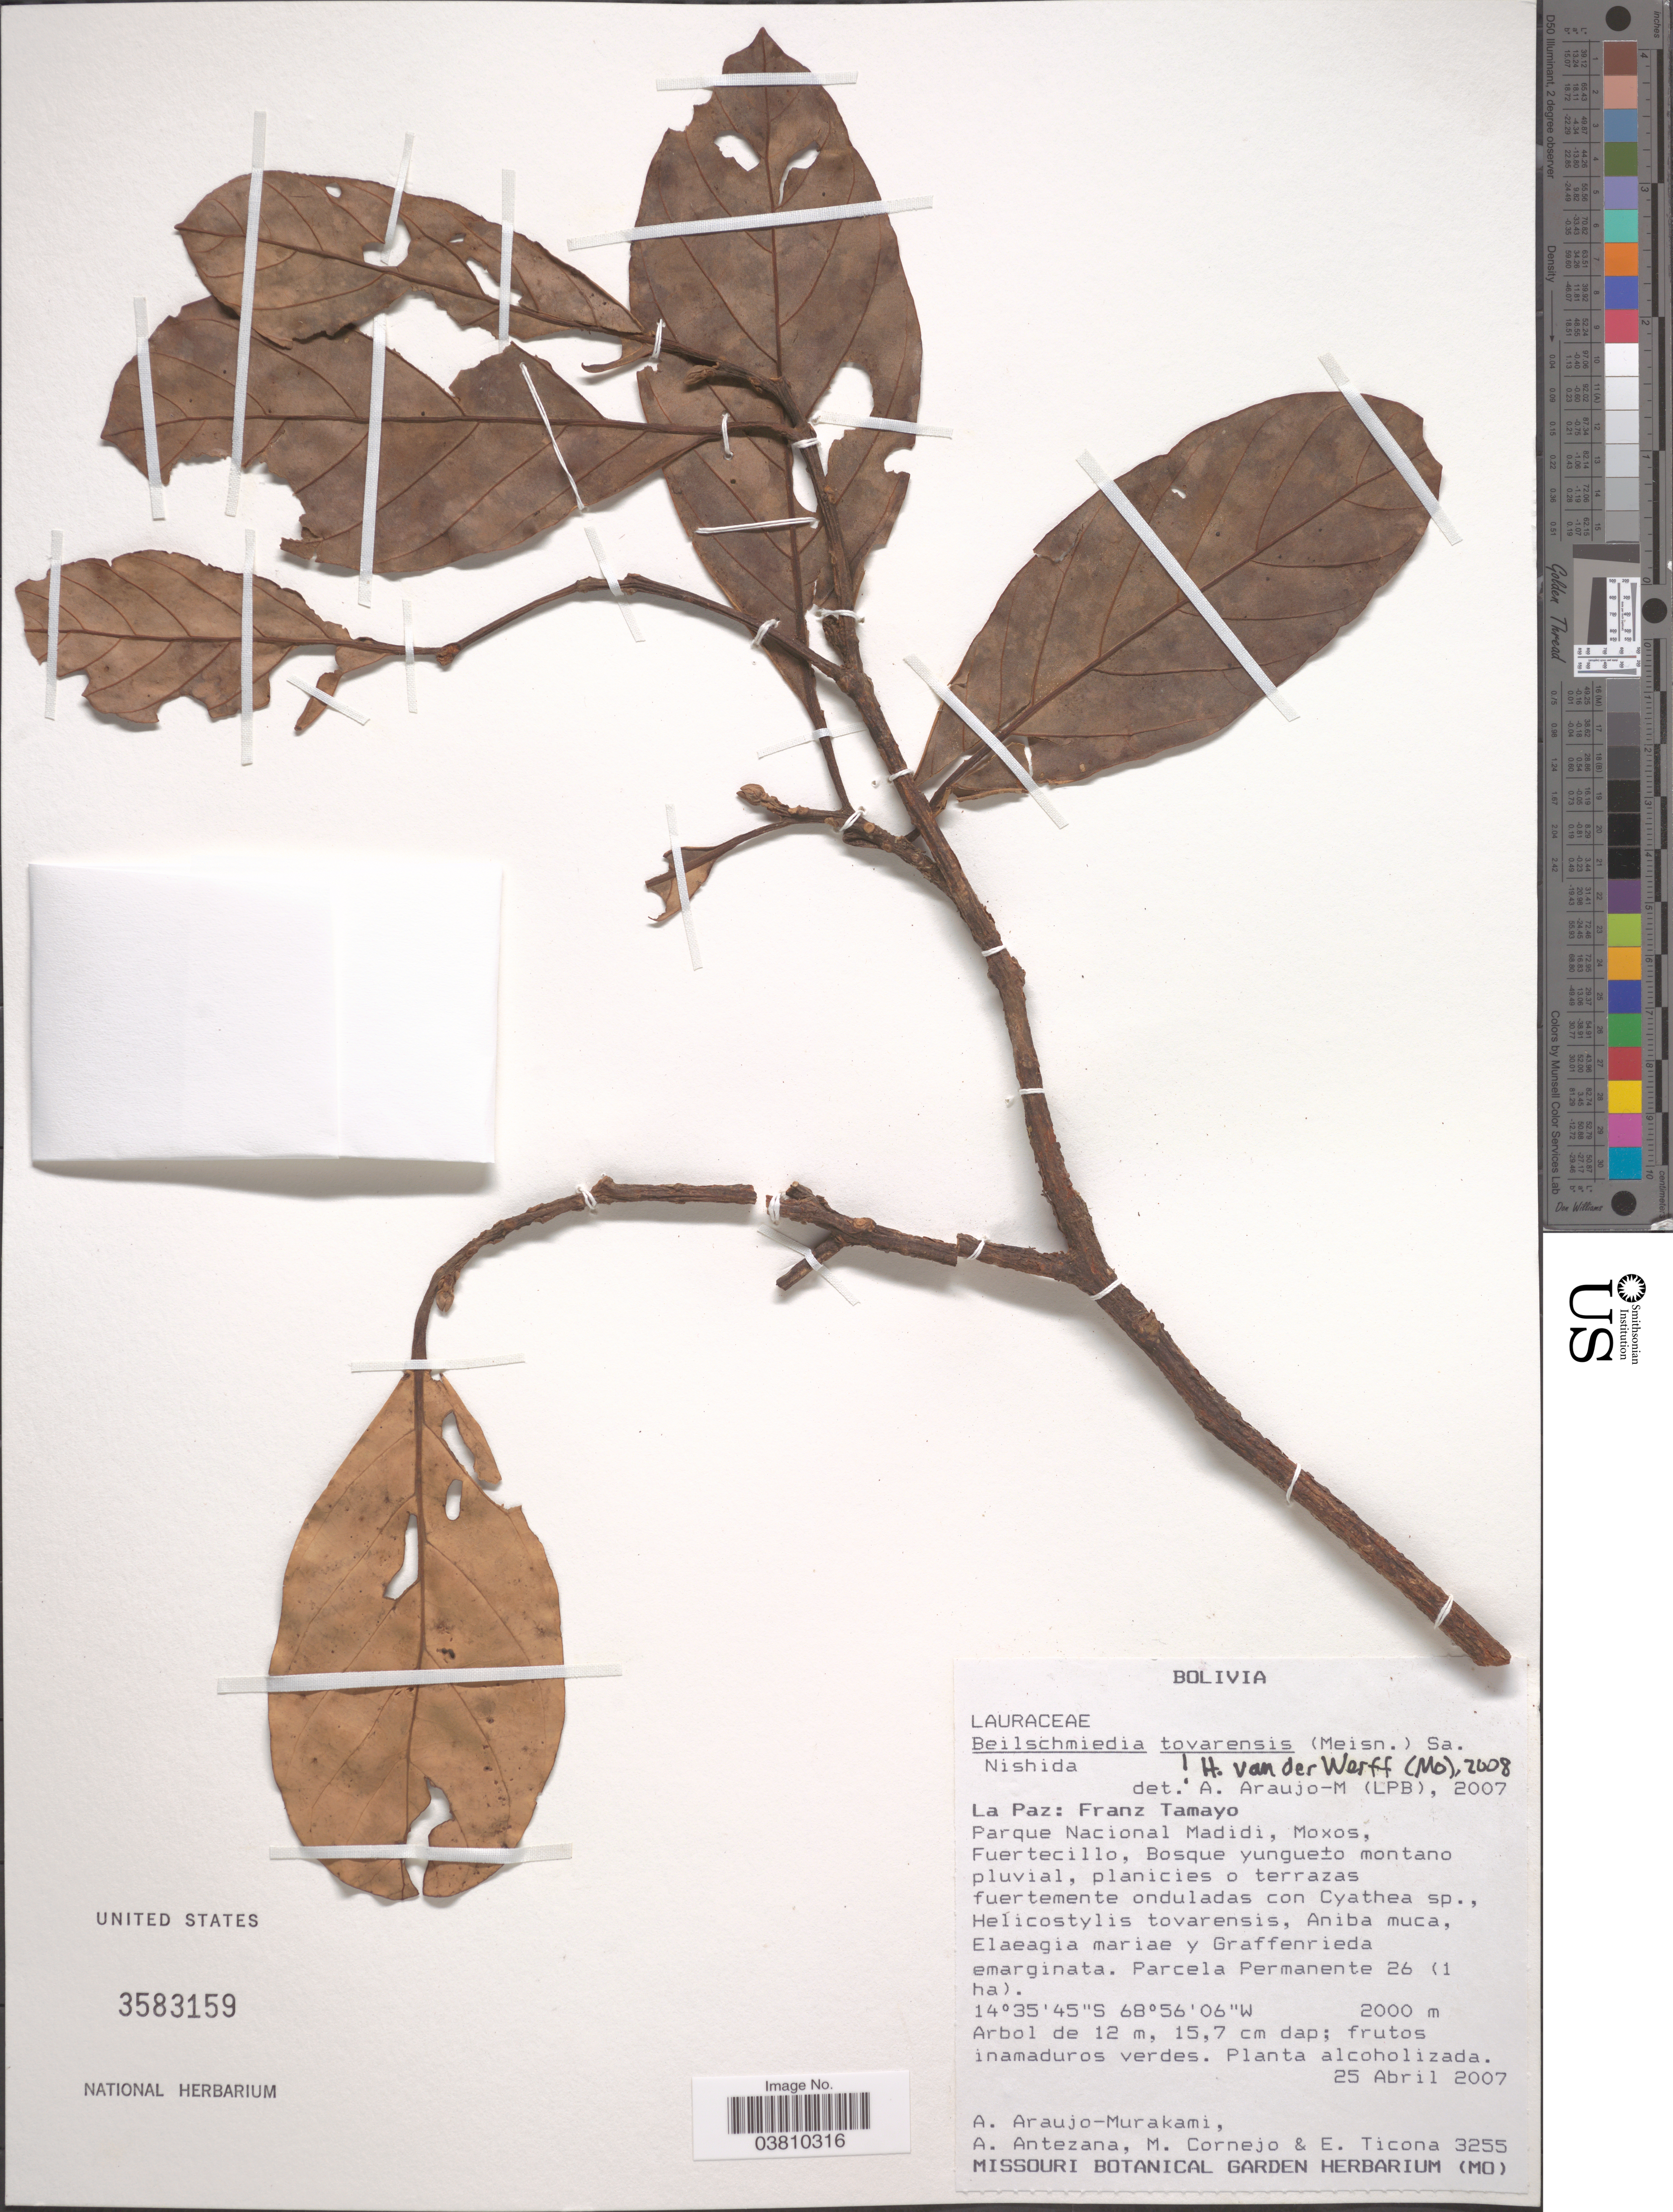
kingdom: Plantae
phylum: Tracheophyta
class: Magnoliopsida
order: Laurales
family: Lauraceae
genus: Beilschmiedia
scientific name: Beilschmiedia tovarensis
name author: (Meisn.) Sa. Nishida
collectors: A. Araujo-Murakami, A. Antezana, M. Cornejo & E. Ticona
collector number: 3255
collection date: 2007-04-25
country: Bolivia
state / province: La Paz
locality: Franz Tamayo. Parque Nacional Madidi, Moxos, Fuertecillo. Parcela Permanente 26.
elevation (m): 2000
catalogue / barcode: US 3583159